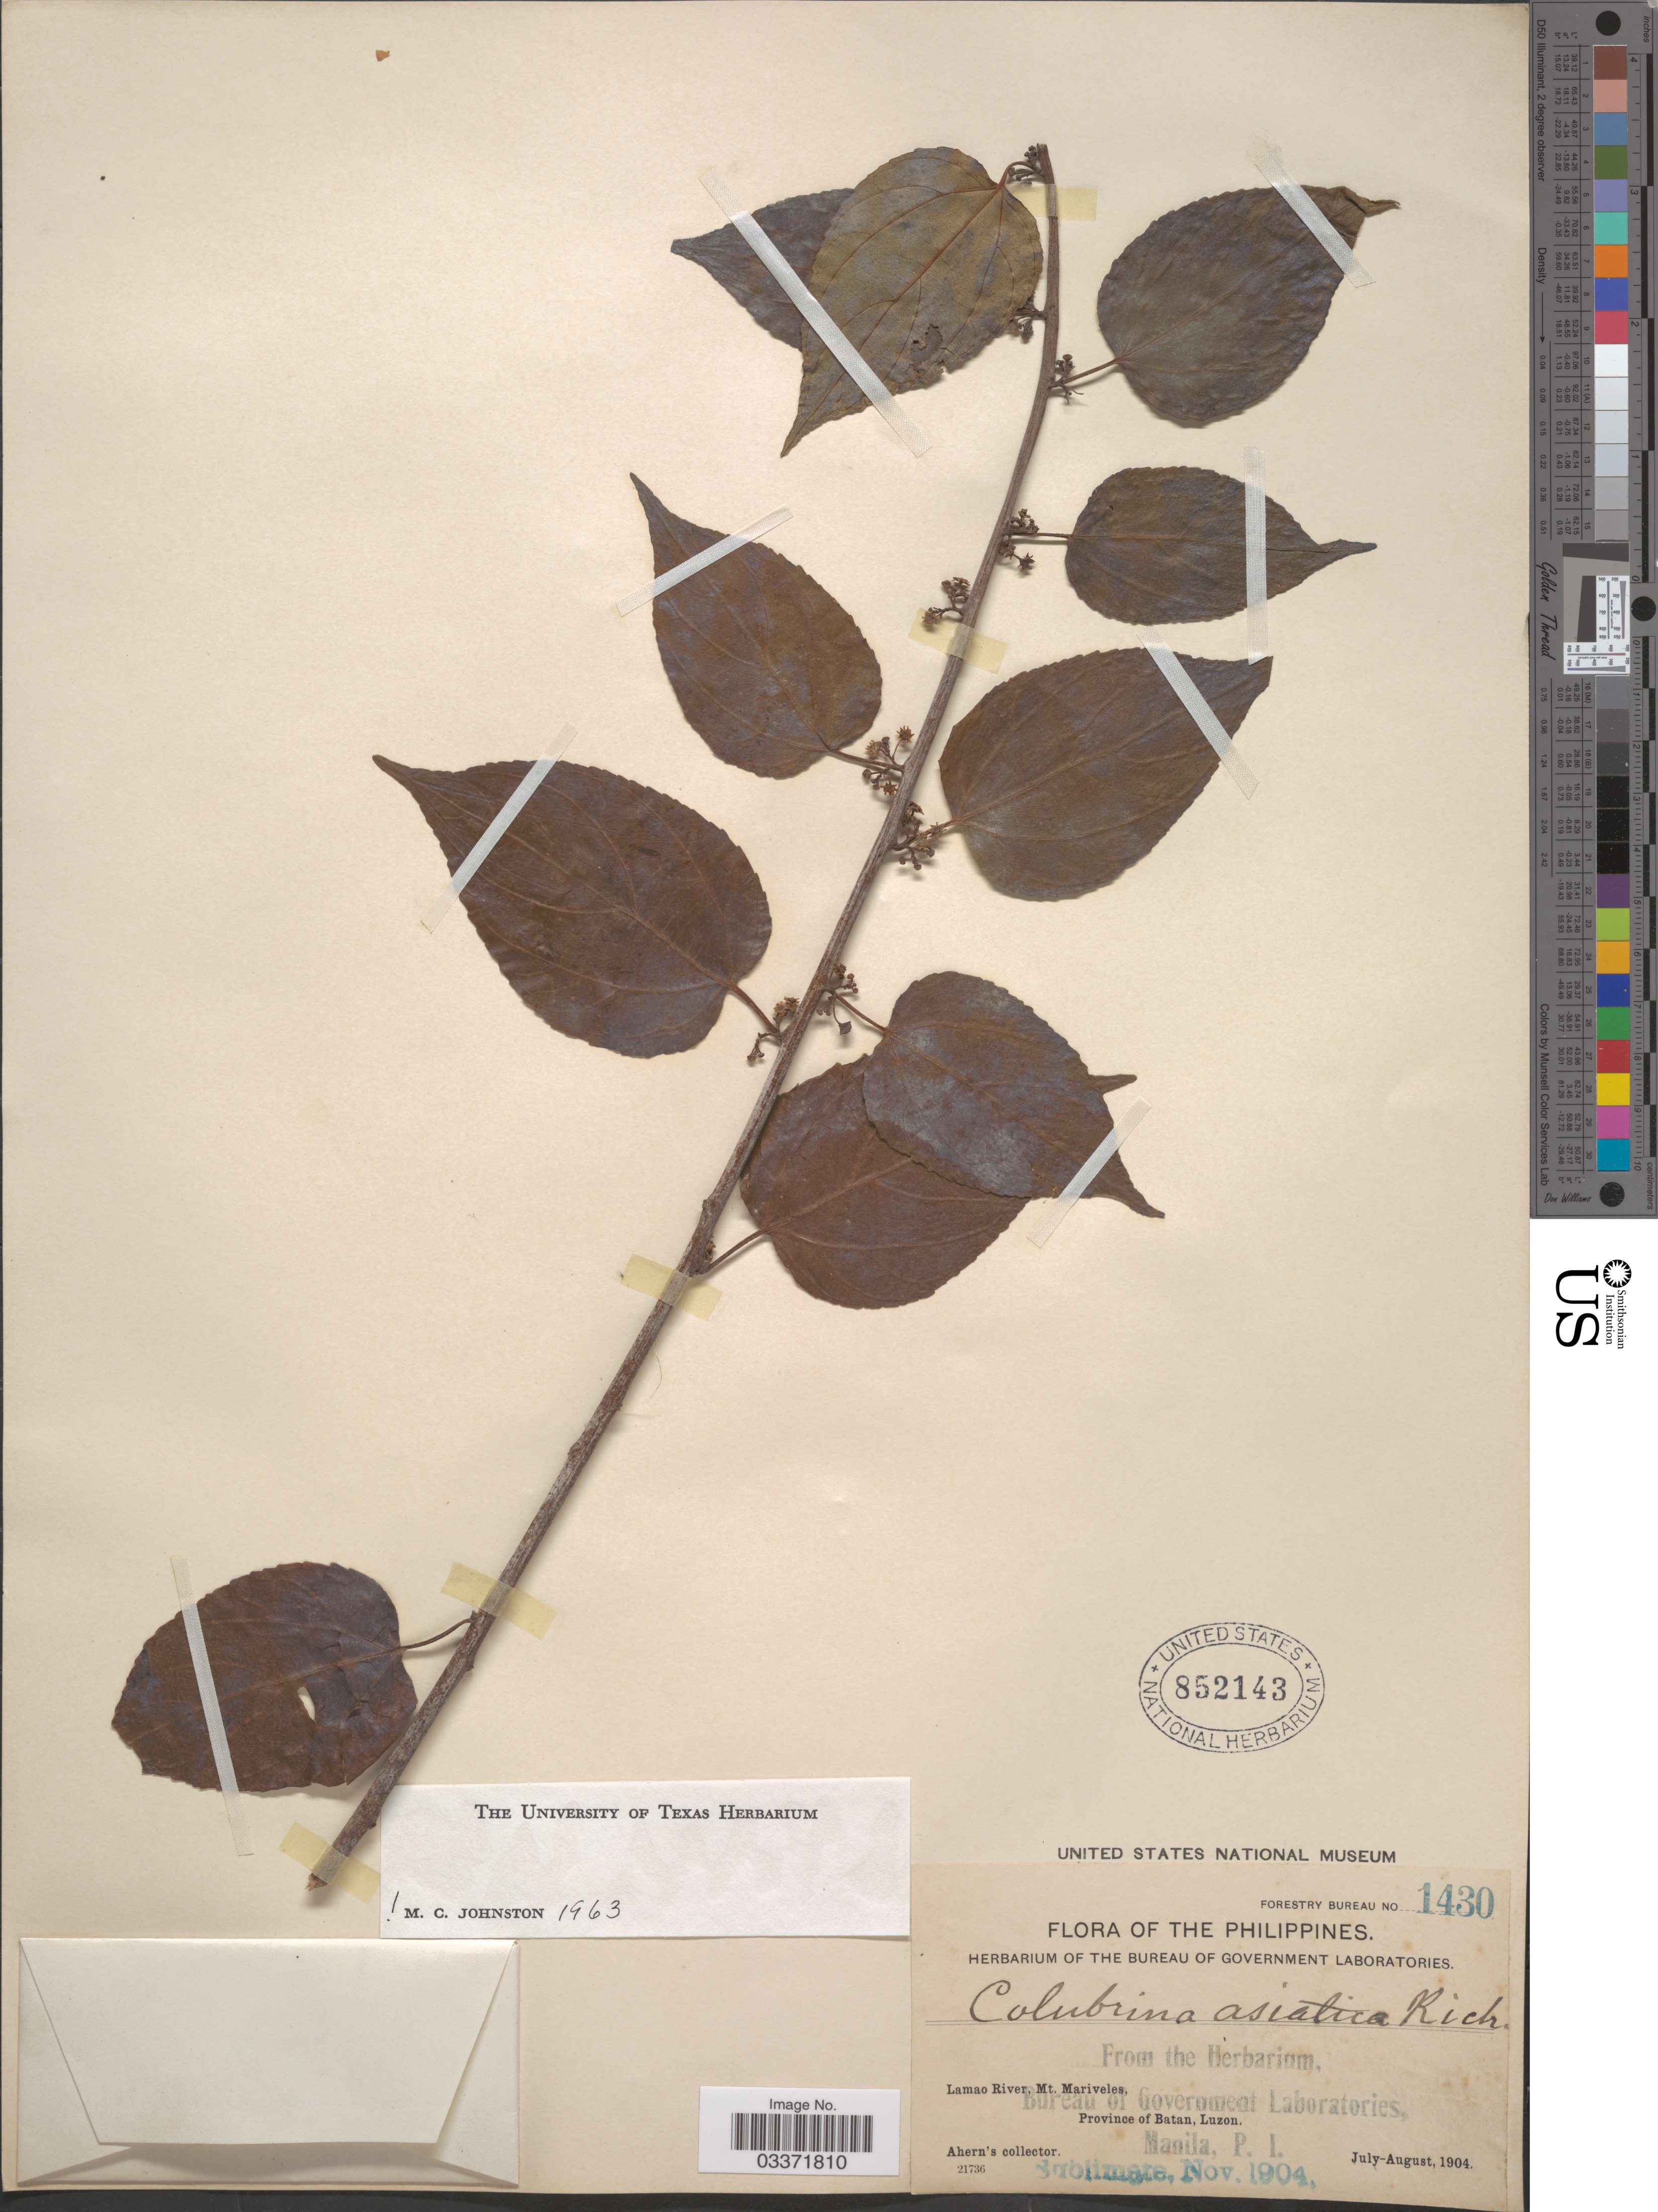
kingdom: Plantae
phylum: Tracheophyta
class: Magnoliopsida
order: Rosales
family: Rhamnaceae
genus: Colubrina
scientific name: Colubrina asiatica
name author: (L.) Brongn.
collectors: Ahern's collector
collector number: Forestry Bureau 1430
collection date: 1904-07/1904-08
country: Philippines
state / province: Cagayan Valley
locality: Lamao River, Mt. Mariveles, Province of Batan, Luzon.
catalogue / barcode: US 852143